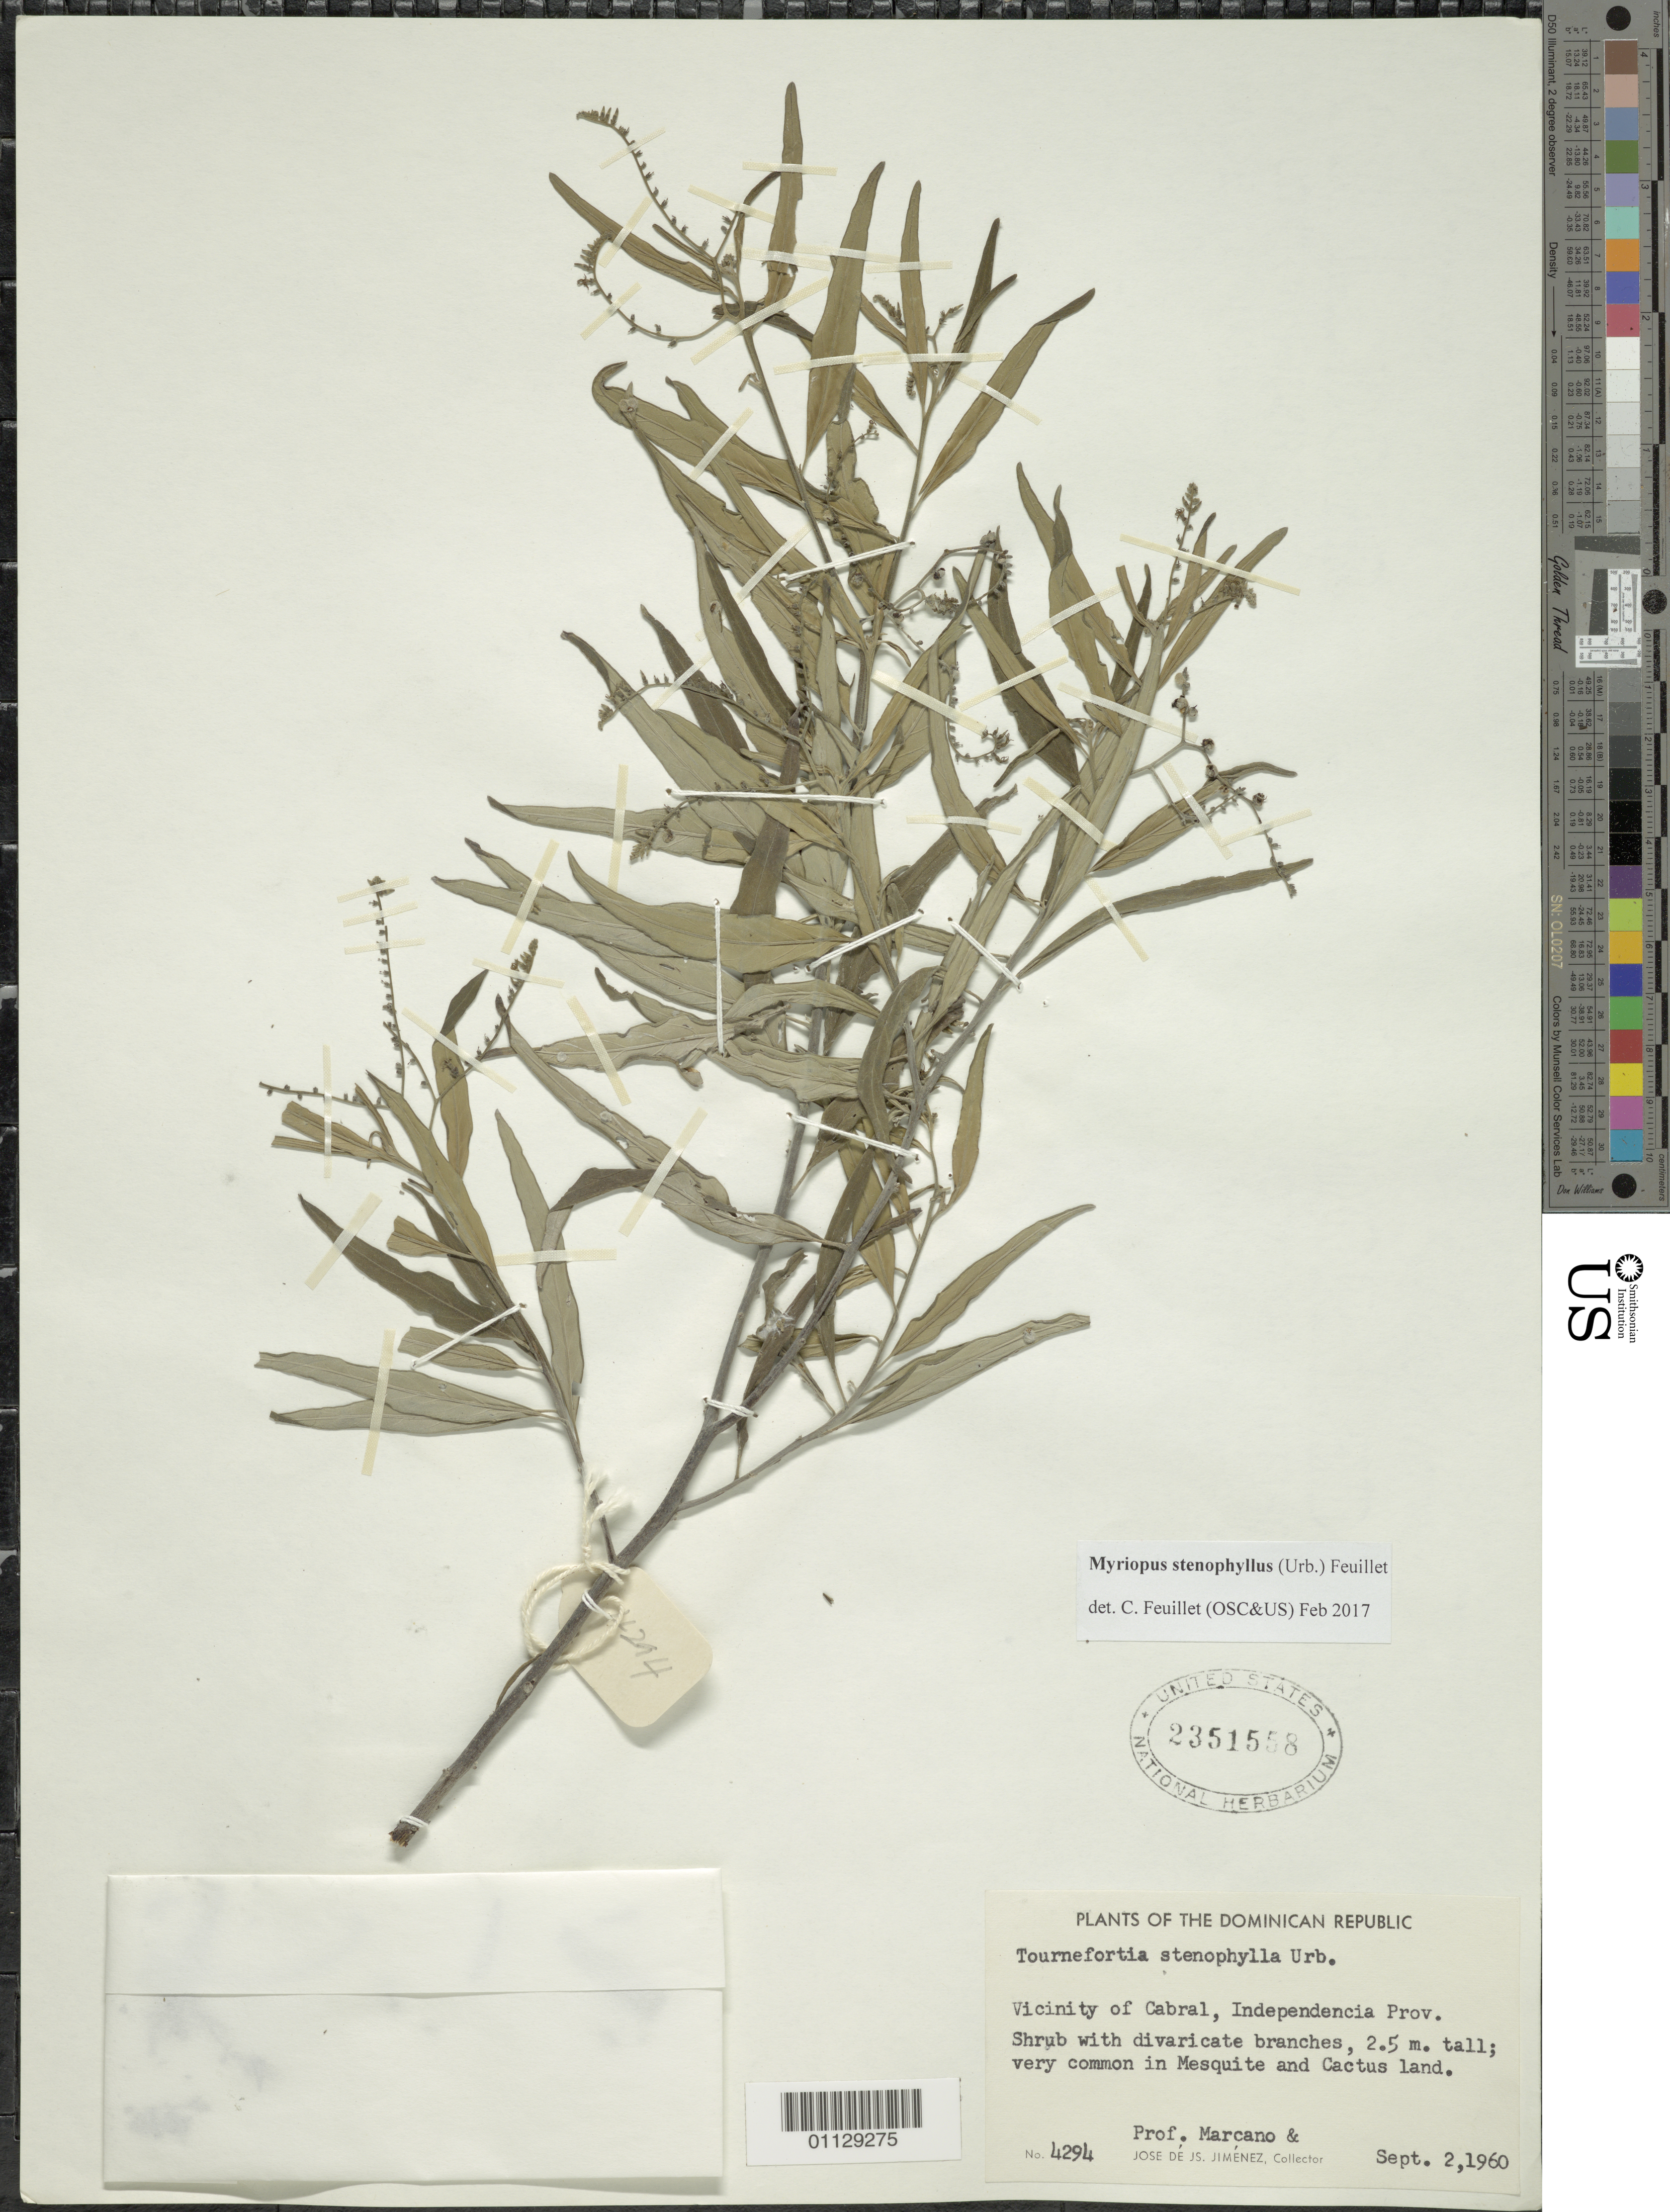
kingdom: Plantae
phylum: Tracheophyta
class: Magnoliopsida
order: Boraginales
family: Heliotropiaceae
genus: Myriopus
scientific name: Myriopus stenophyllus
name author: (Urb.) Feuillet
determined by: Feuillet, C.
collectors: E. J. Marcano F. & J. J. Jiménez Almonte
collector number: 4294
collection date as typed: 02 Sep 1960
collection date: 1960-09-02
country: Dominican Republic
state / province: Independencia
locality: Vicinity of Cabral, Independencia Prov.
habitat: Very common in Mesquite and Cactus Land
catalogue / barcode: US 2351558